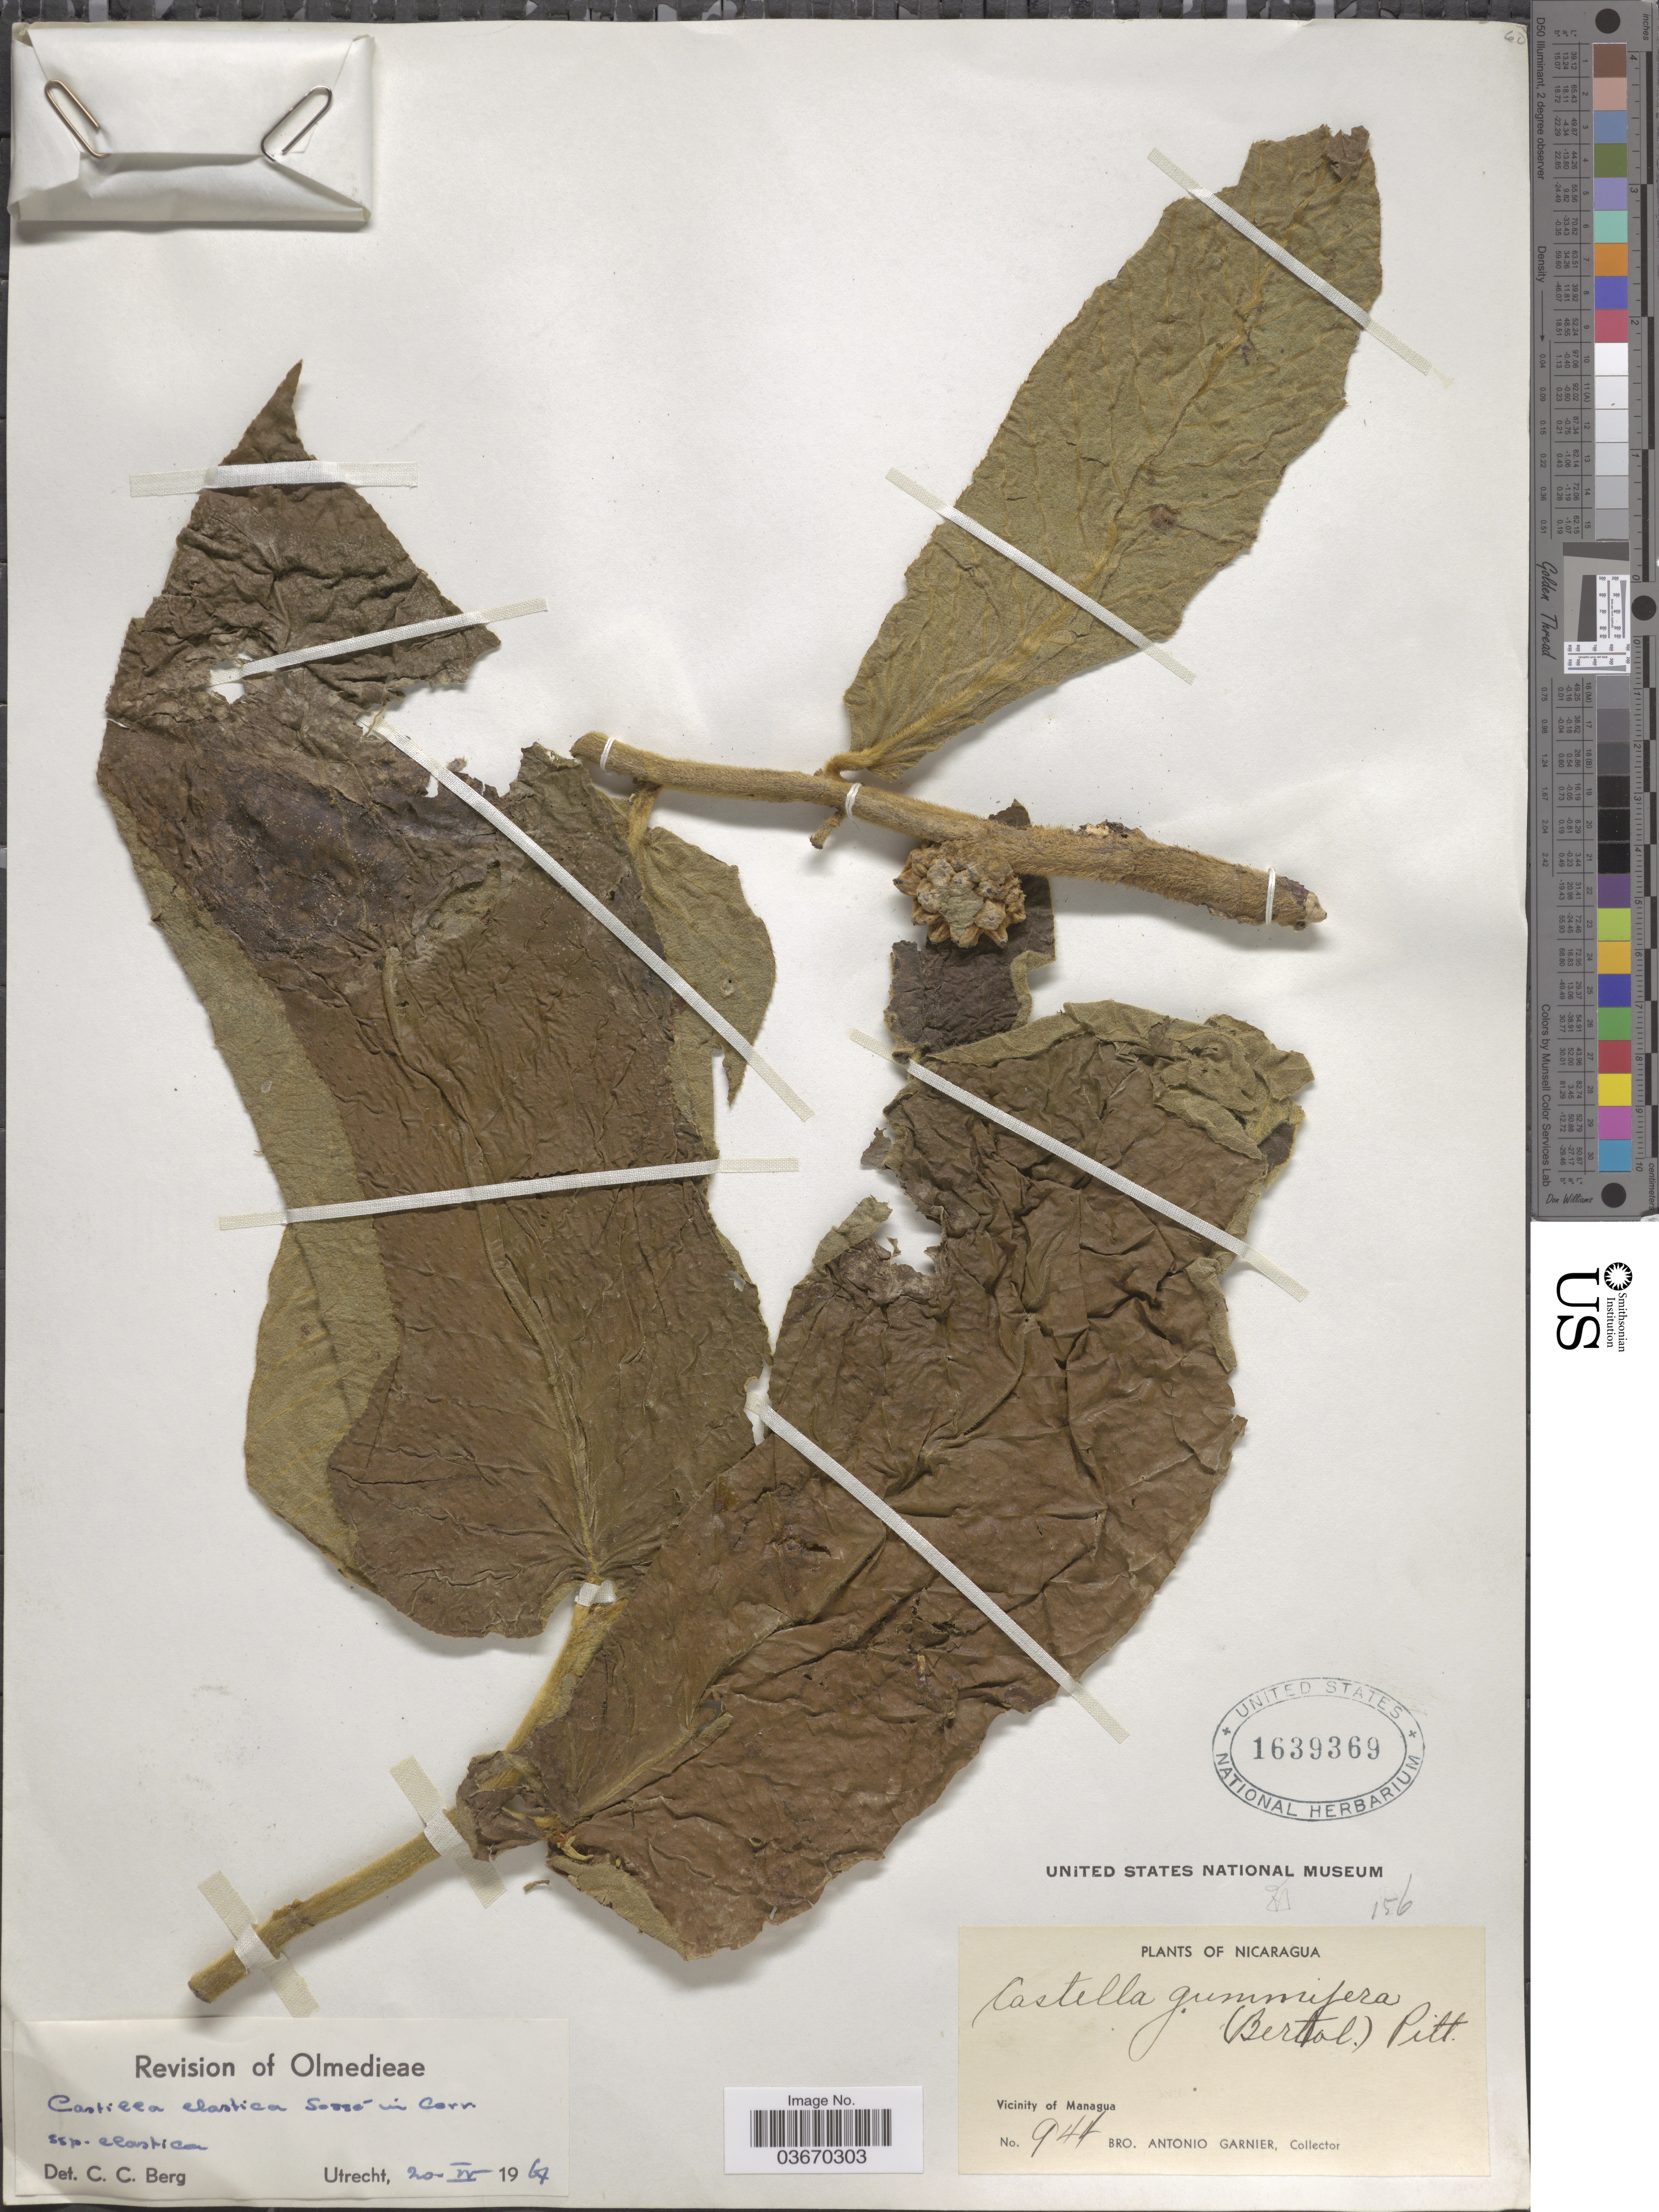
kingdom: Plantae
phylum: Tracheophyta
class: Magnoliopsida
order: Rosales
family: Moraceae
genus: Castilla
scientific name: Castilla elastica subsp. elastica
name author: Sessé ex Cerv.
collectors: Bro. A. Garnier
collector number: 944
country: Nicaragua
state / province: Managua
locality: Vicinity of Managua.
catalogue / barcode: US 1639369